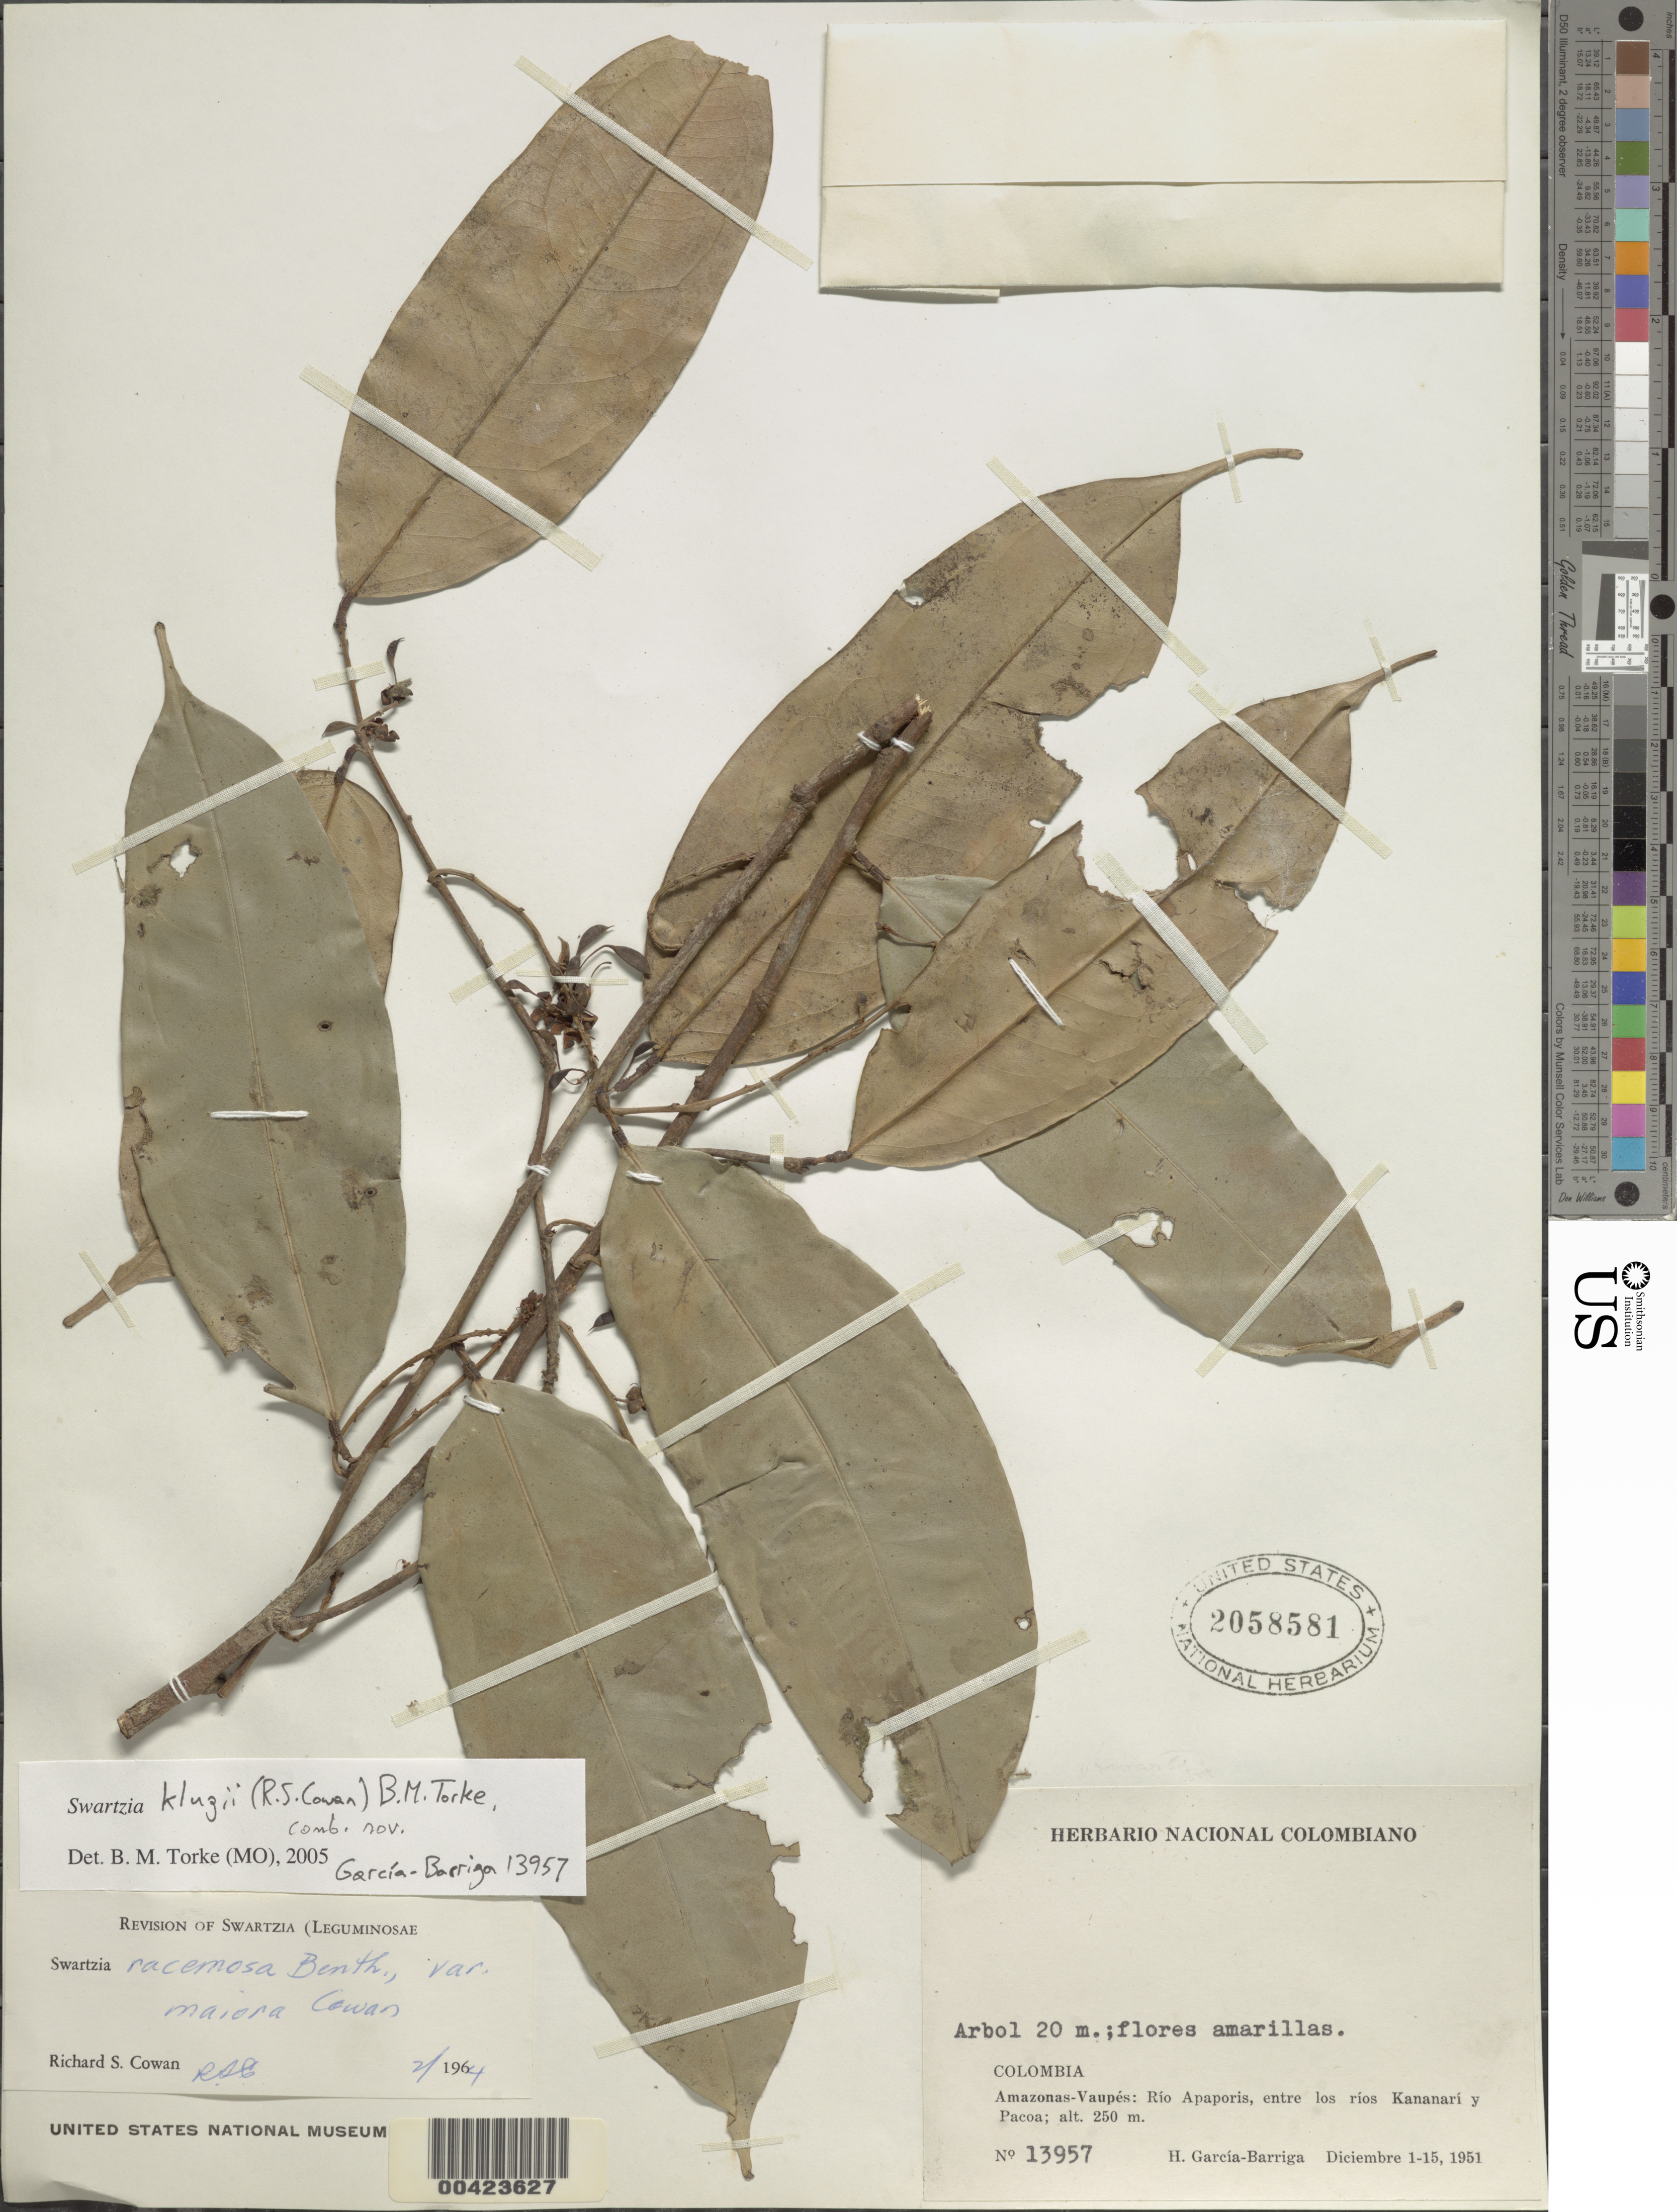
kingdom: Plantae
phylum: Tracheophyta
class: Magnoliopsida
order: Fabales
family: Fabaceae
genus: Swartzia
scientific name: Swartzia klugii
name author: (R.S. Cowan) Torke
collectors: H. García Barriga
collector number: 13957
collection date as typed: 01 Dec 1951 to 15 Dec 1951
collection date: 1951-12-01/1951-12-15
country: Colombia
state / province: Amazônas / Vaupés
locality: Between Rios Kananari, Pacoa and Apaporis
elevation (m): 250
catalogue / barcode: US 2058581